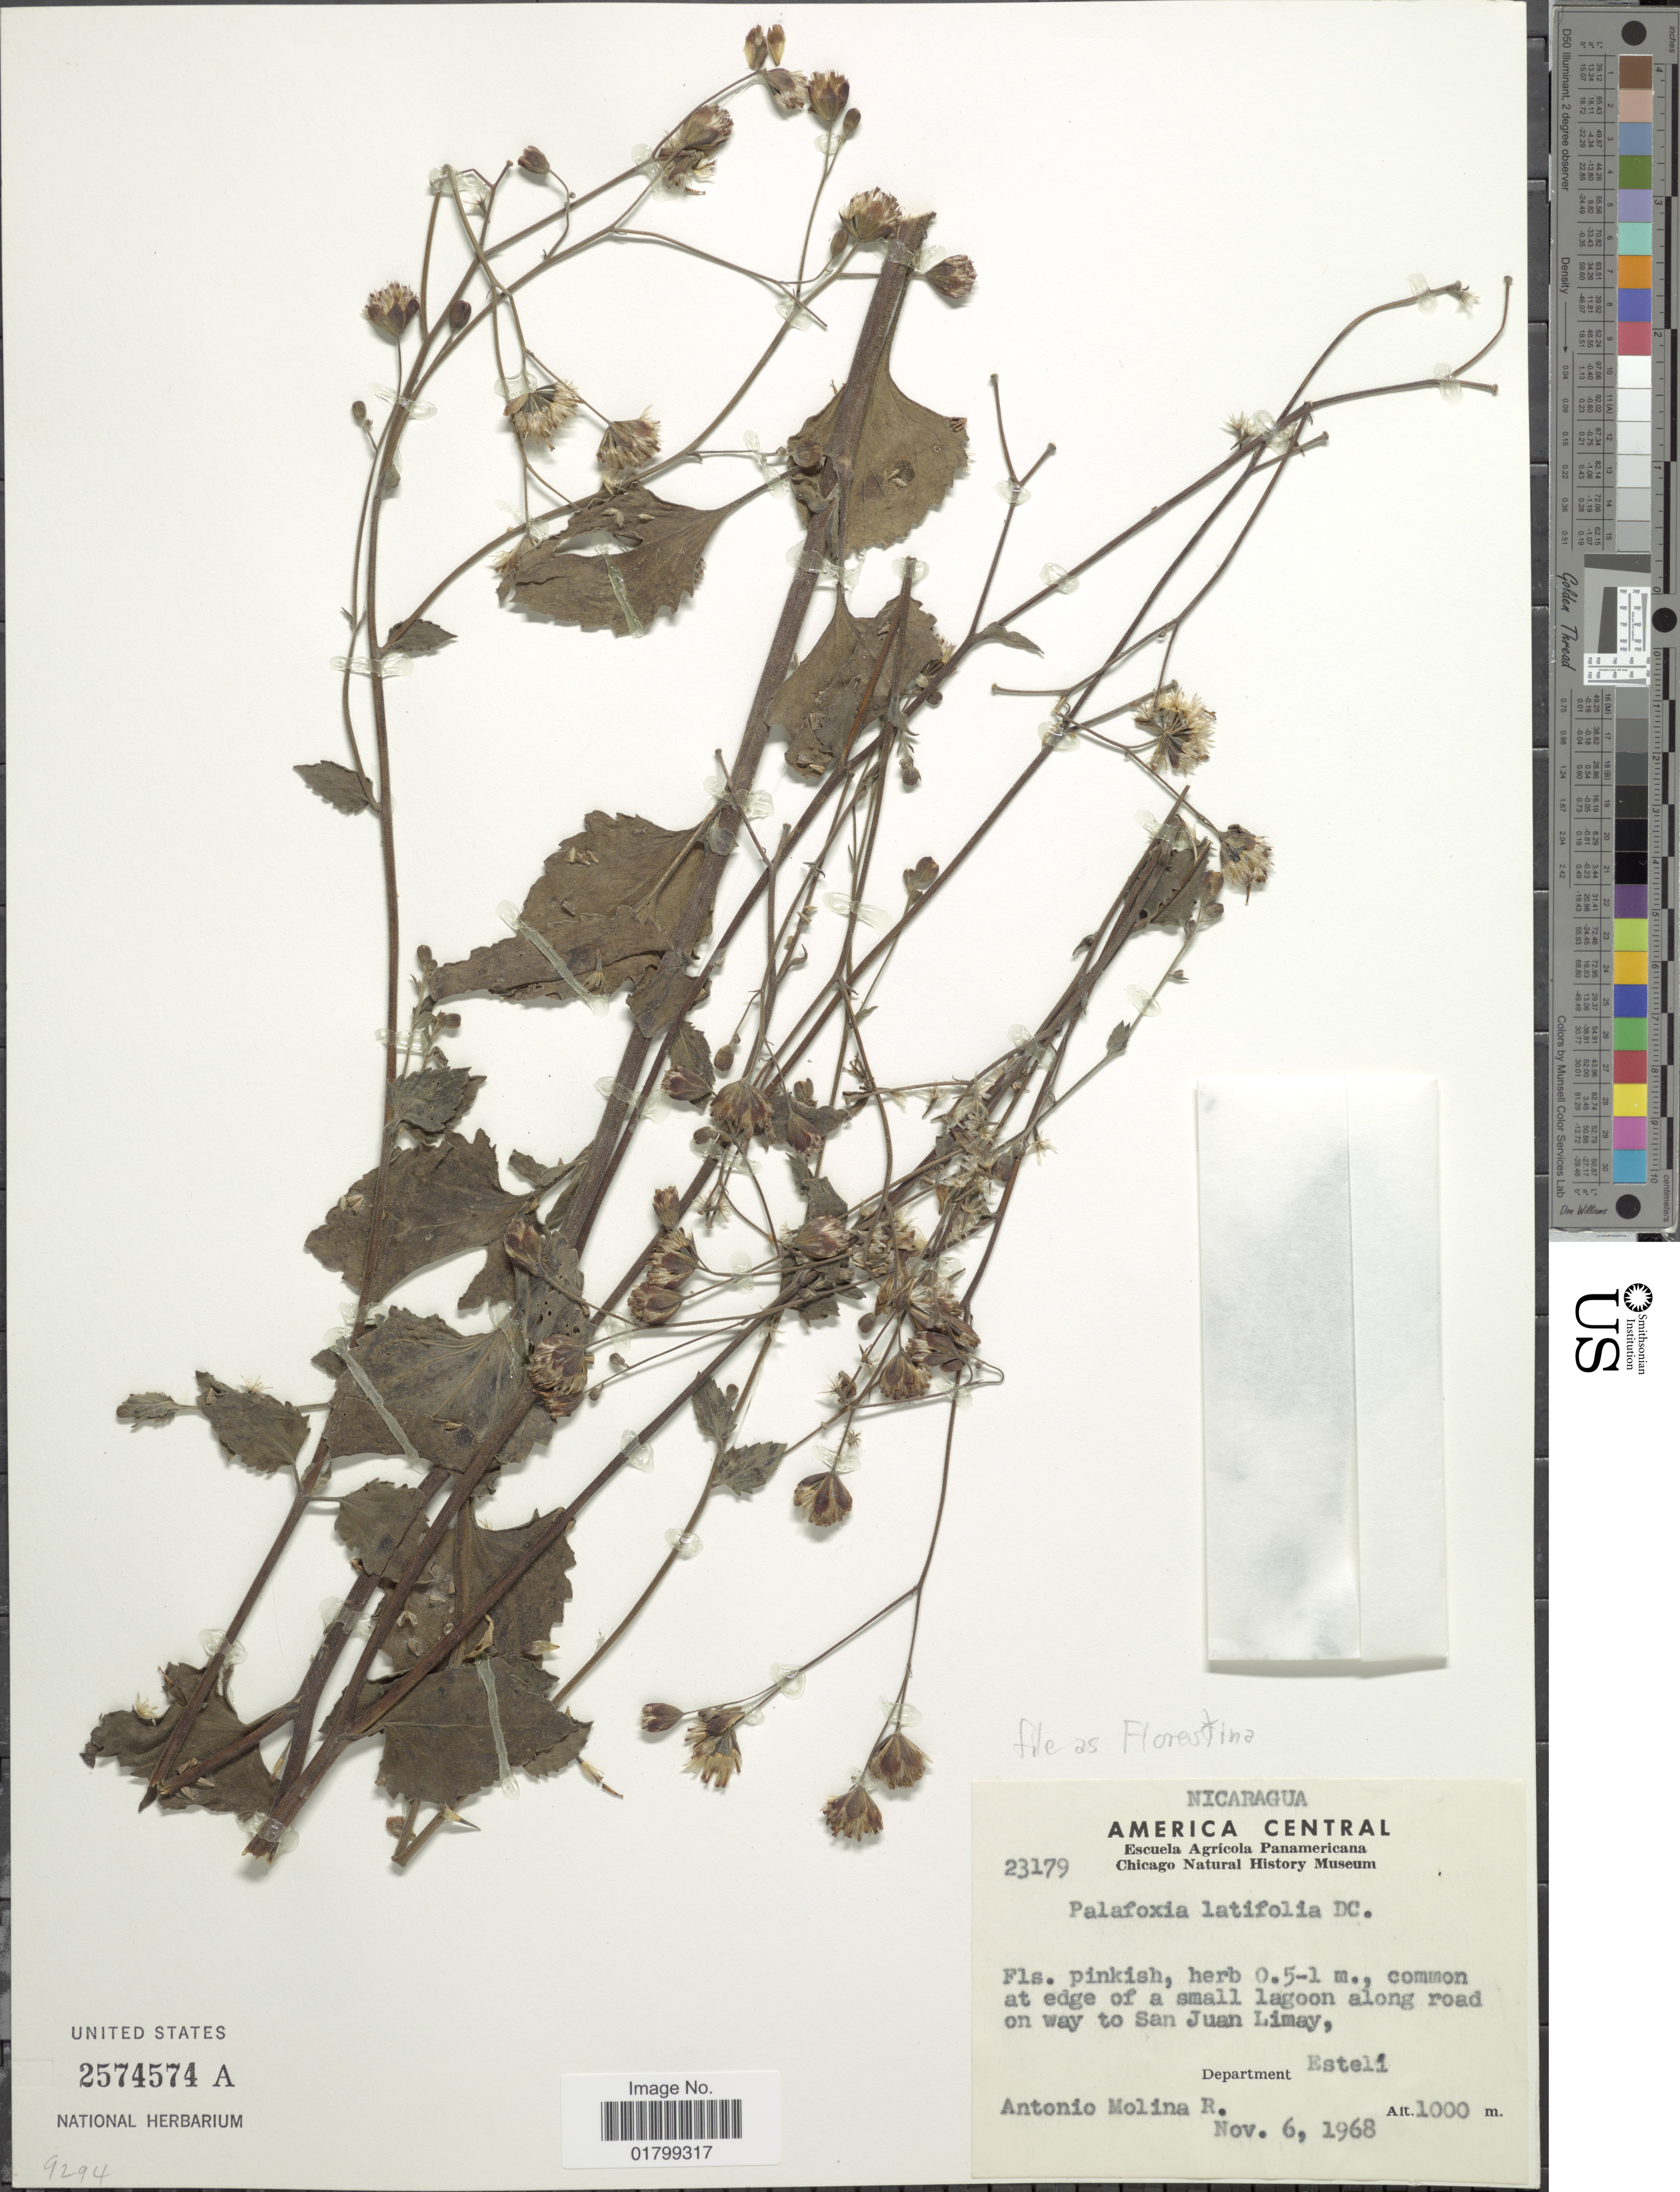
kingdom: Plantae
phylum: Tracheophyta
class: Magnoliopsida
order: Asterales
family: Asteraceae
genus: Florestina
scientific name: Florestina latifolia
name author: (DC.) Rydb.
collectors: A. Molina R.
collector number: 23179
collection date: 1968-11-06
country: Nicaragua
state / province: Esteli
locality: Common at edge of a small lagoon along road on way to San Juan Limay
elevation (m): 1000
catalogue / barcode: US 2574574A